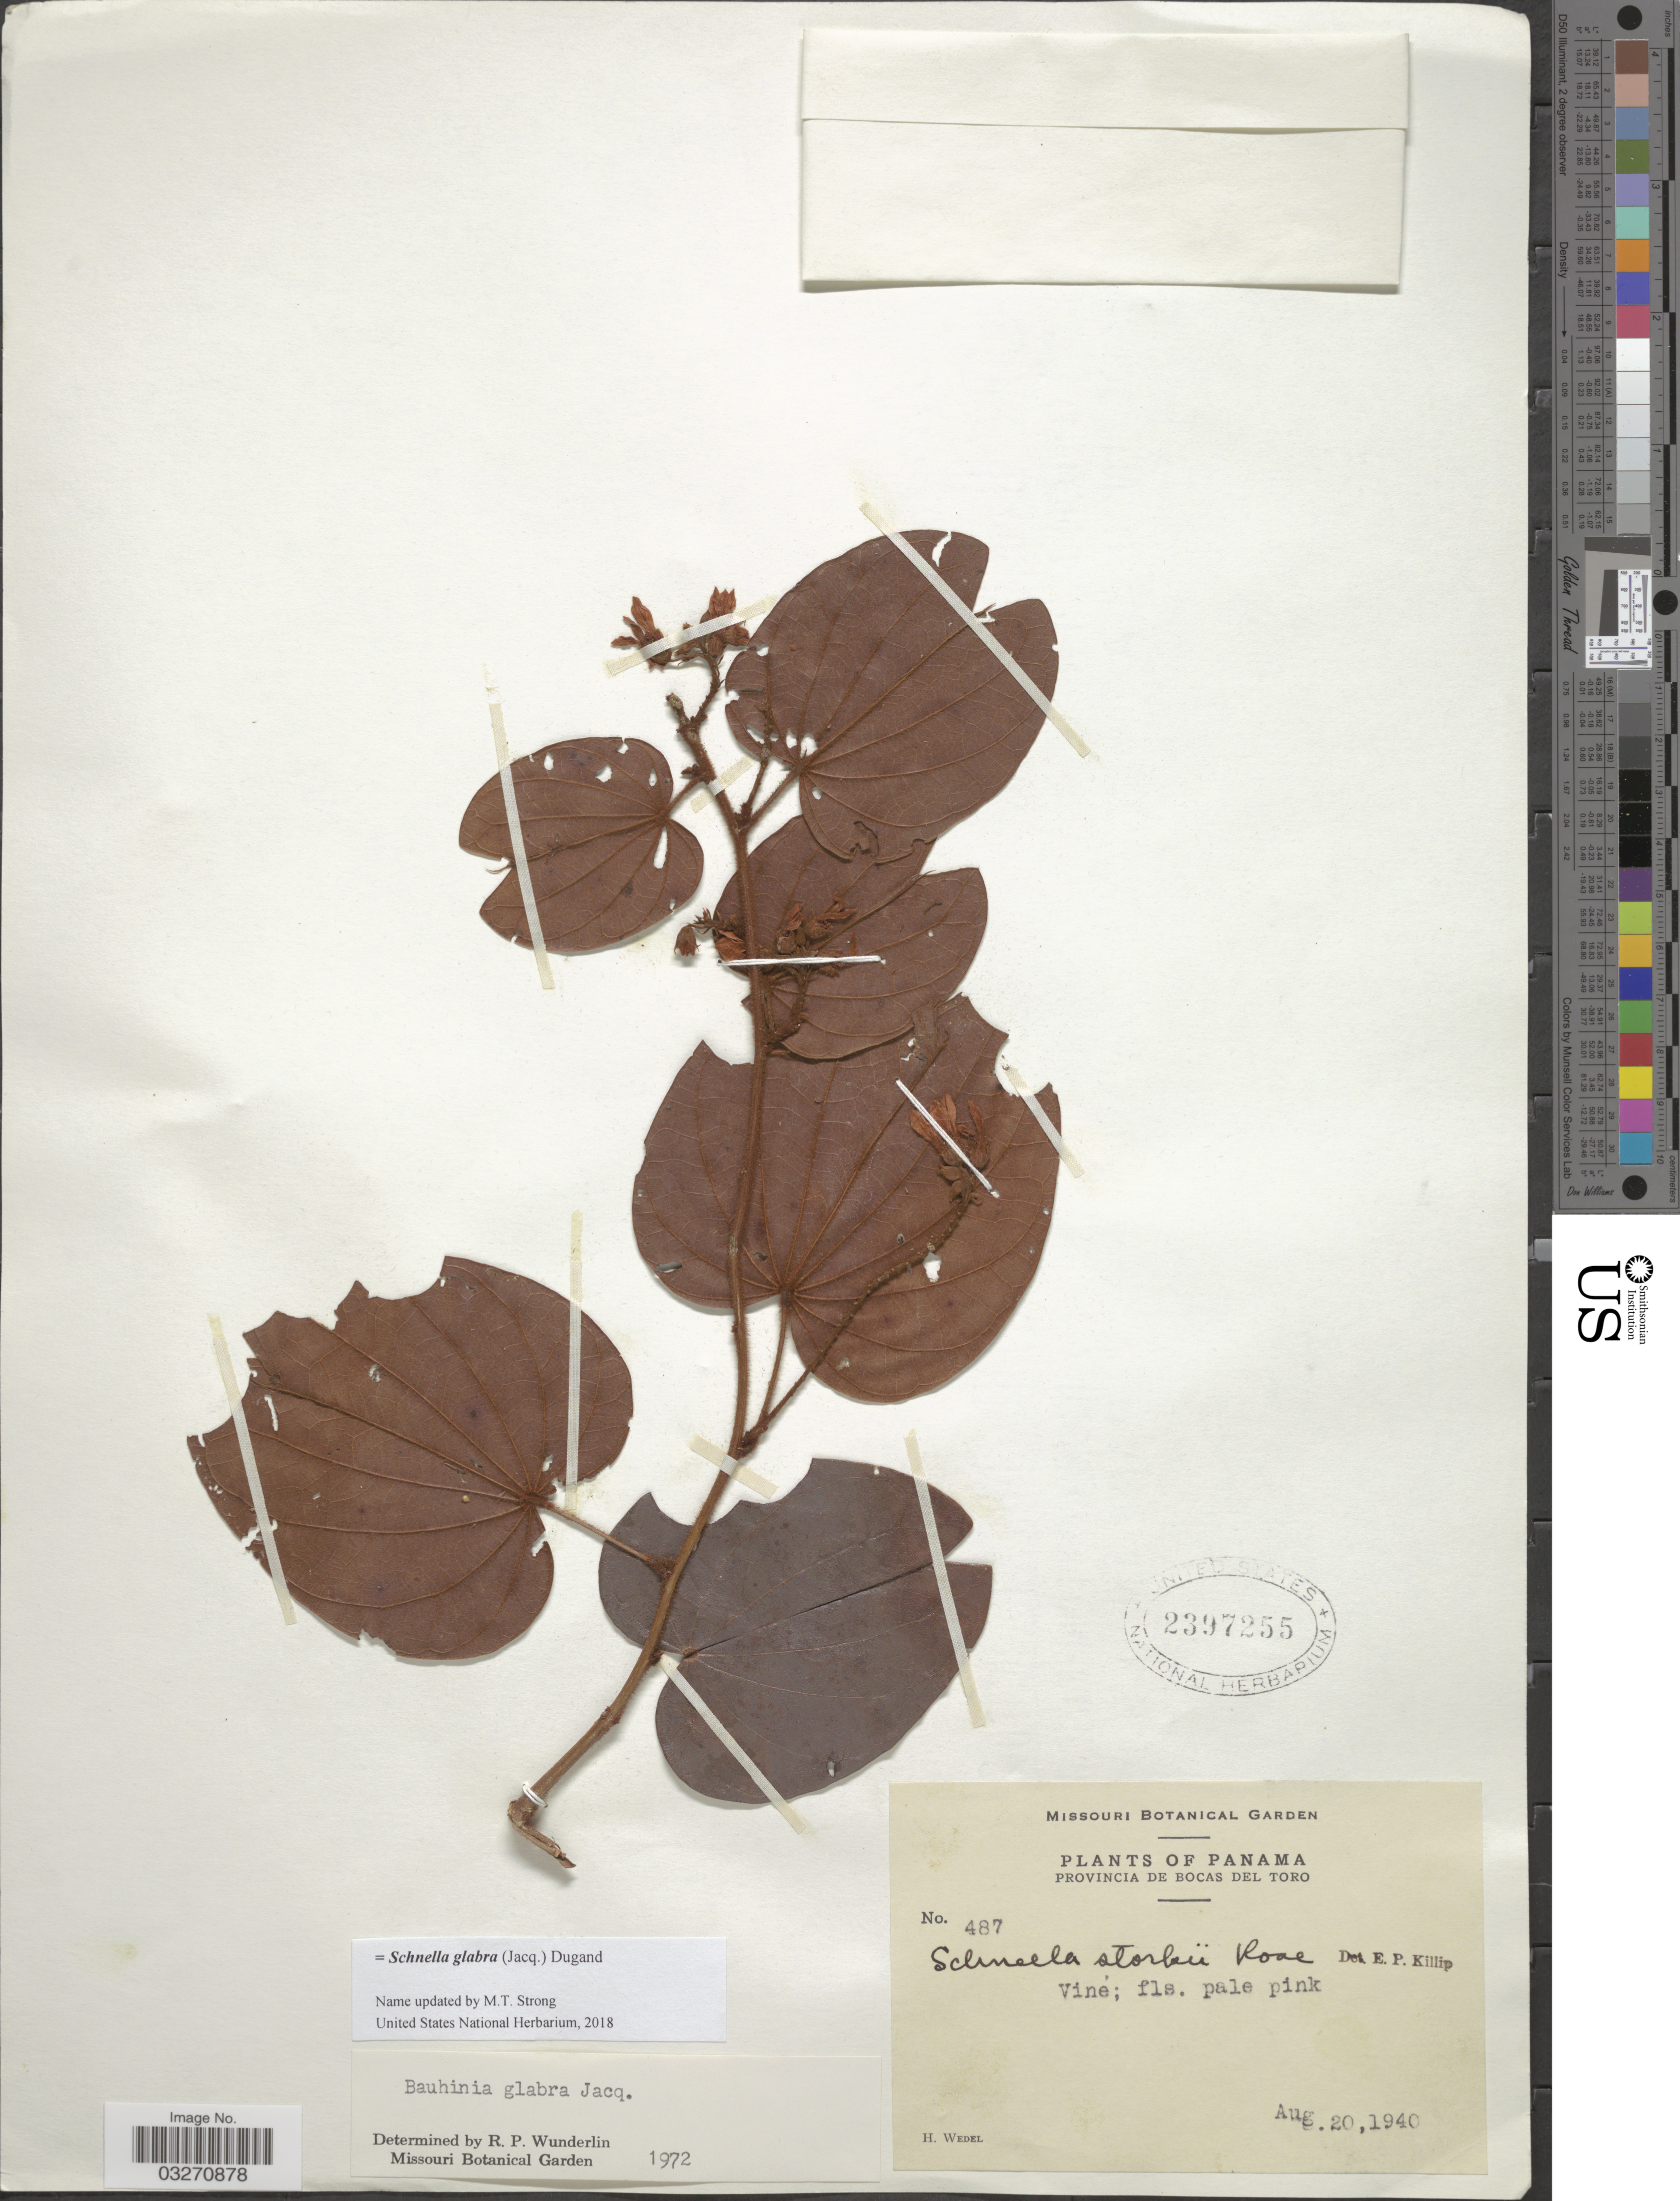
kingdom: Plantae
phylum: Tracheophyta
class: Magnoliopsida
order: Fabales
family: Fabaceae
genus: Schnella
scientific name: Schnella glabra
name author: (Jacq.) Dugand G.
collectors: H. Wedel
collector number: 487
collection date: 1940-08-20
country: Panama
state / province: Bocas del Toro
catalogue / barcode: US 2397255